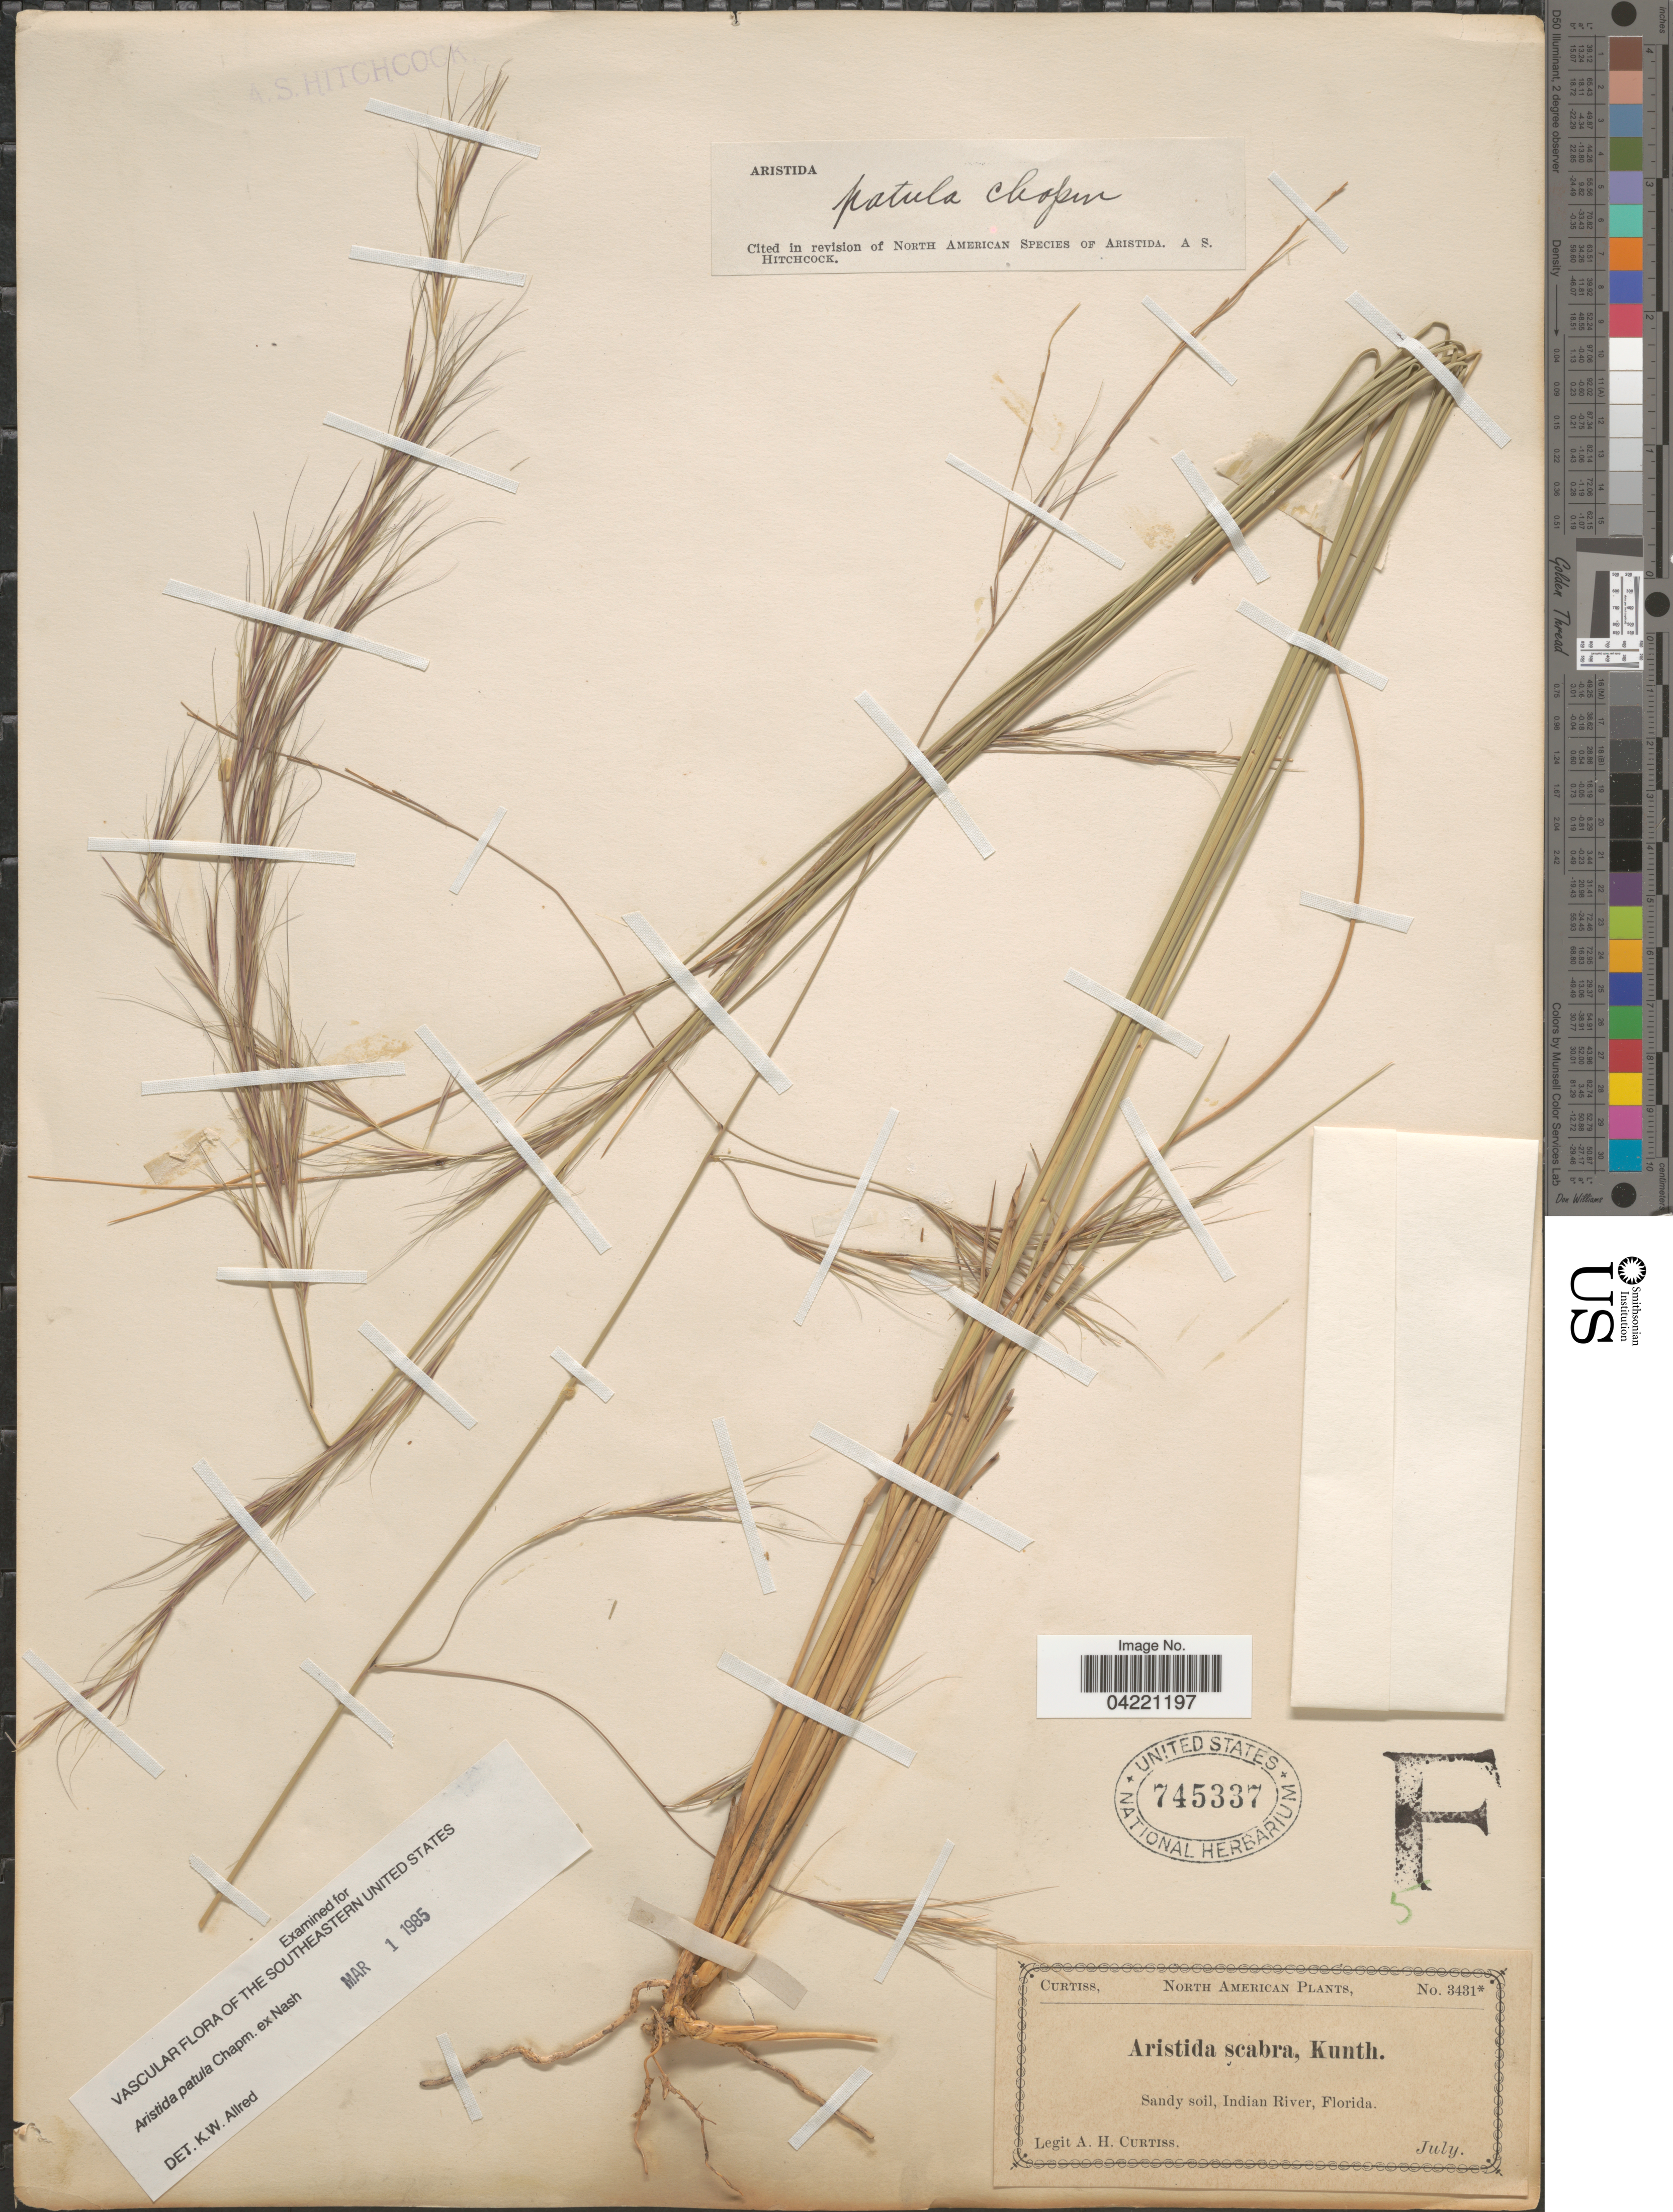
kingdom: Plantae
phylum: Tracheophyta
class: Liliopsida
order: Poales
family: Poaceae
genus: Aristida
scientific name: Aristida patula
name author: Chapm. ex Nash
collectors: A. H. Curtiss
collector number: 3431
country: United States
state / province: Florida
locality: Sandy soil, Indian River.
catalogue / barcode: US 745337